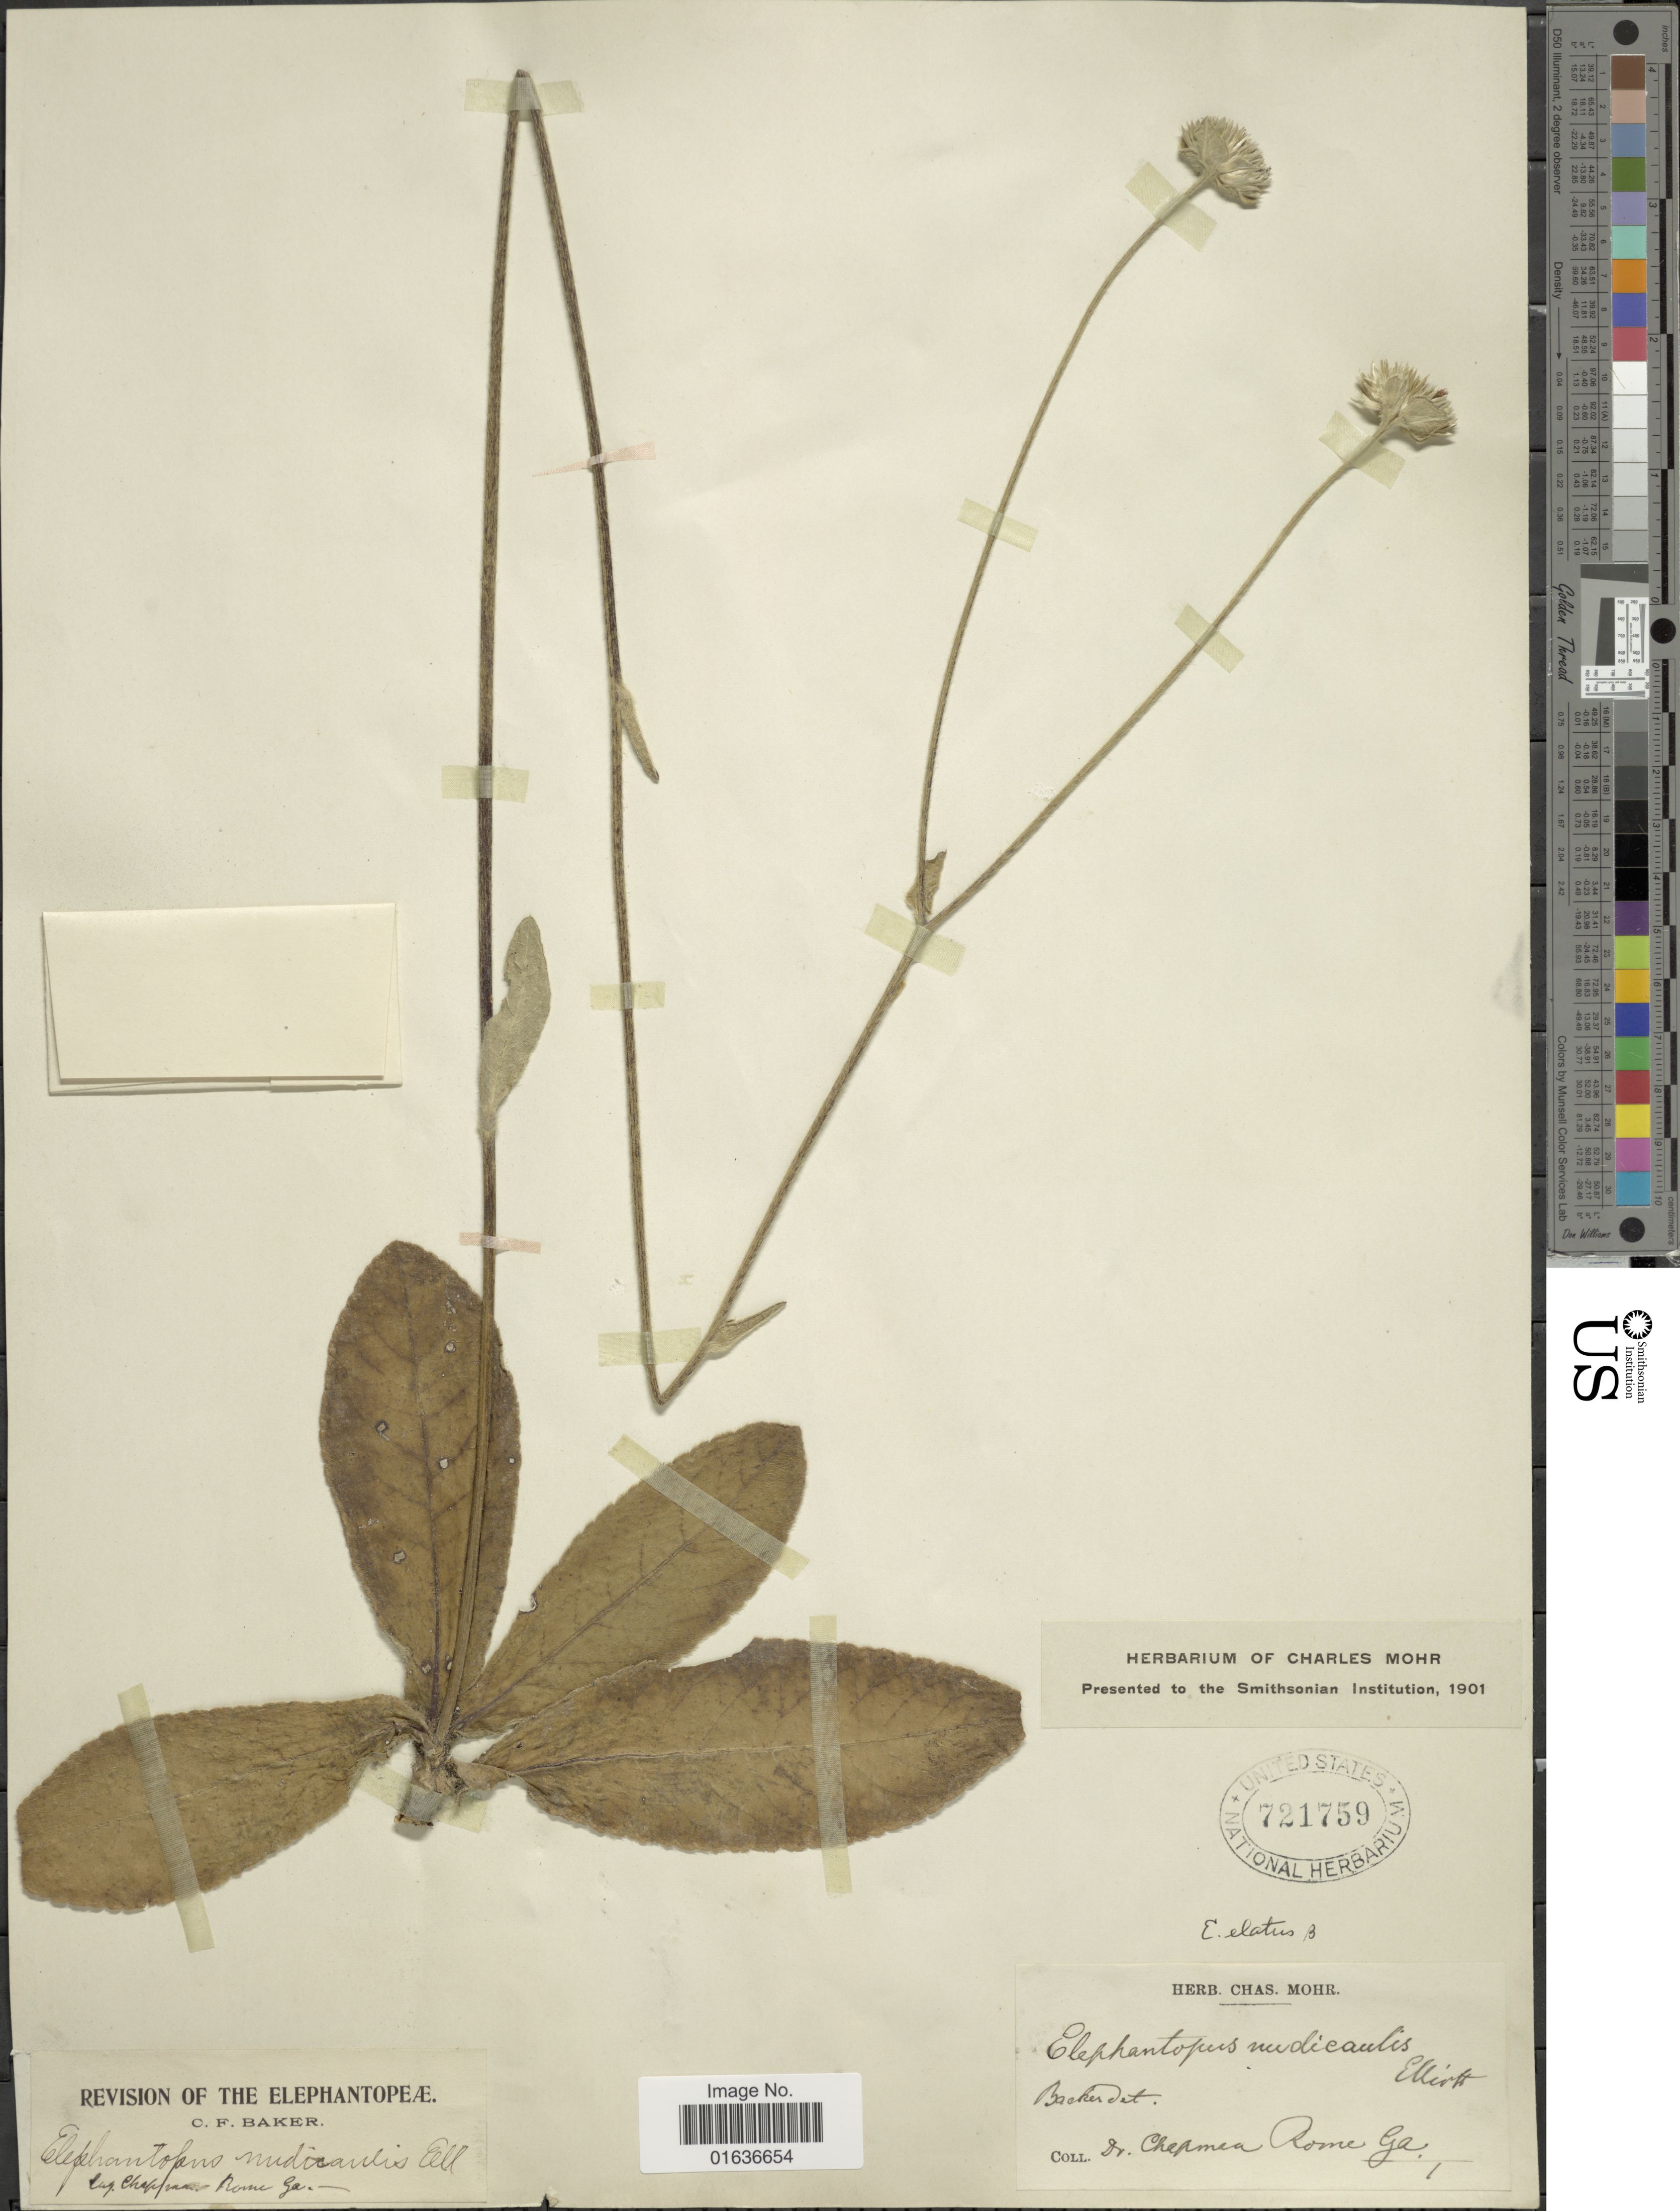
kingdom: Plantae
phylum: Tracheophyta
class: Magnoliopsida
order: Asterales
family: Asteraceae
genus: Elephantopus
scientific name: Elephantopus elatus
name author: Bertol.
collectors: A. Chapman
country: United States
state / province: Georgia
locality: Rome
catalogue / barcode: US 721759